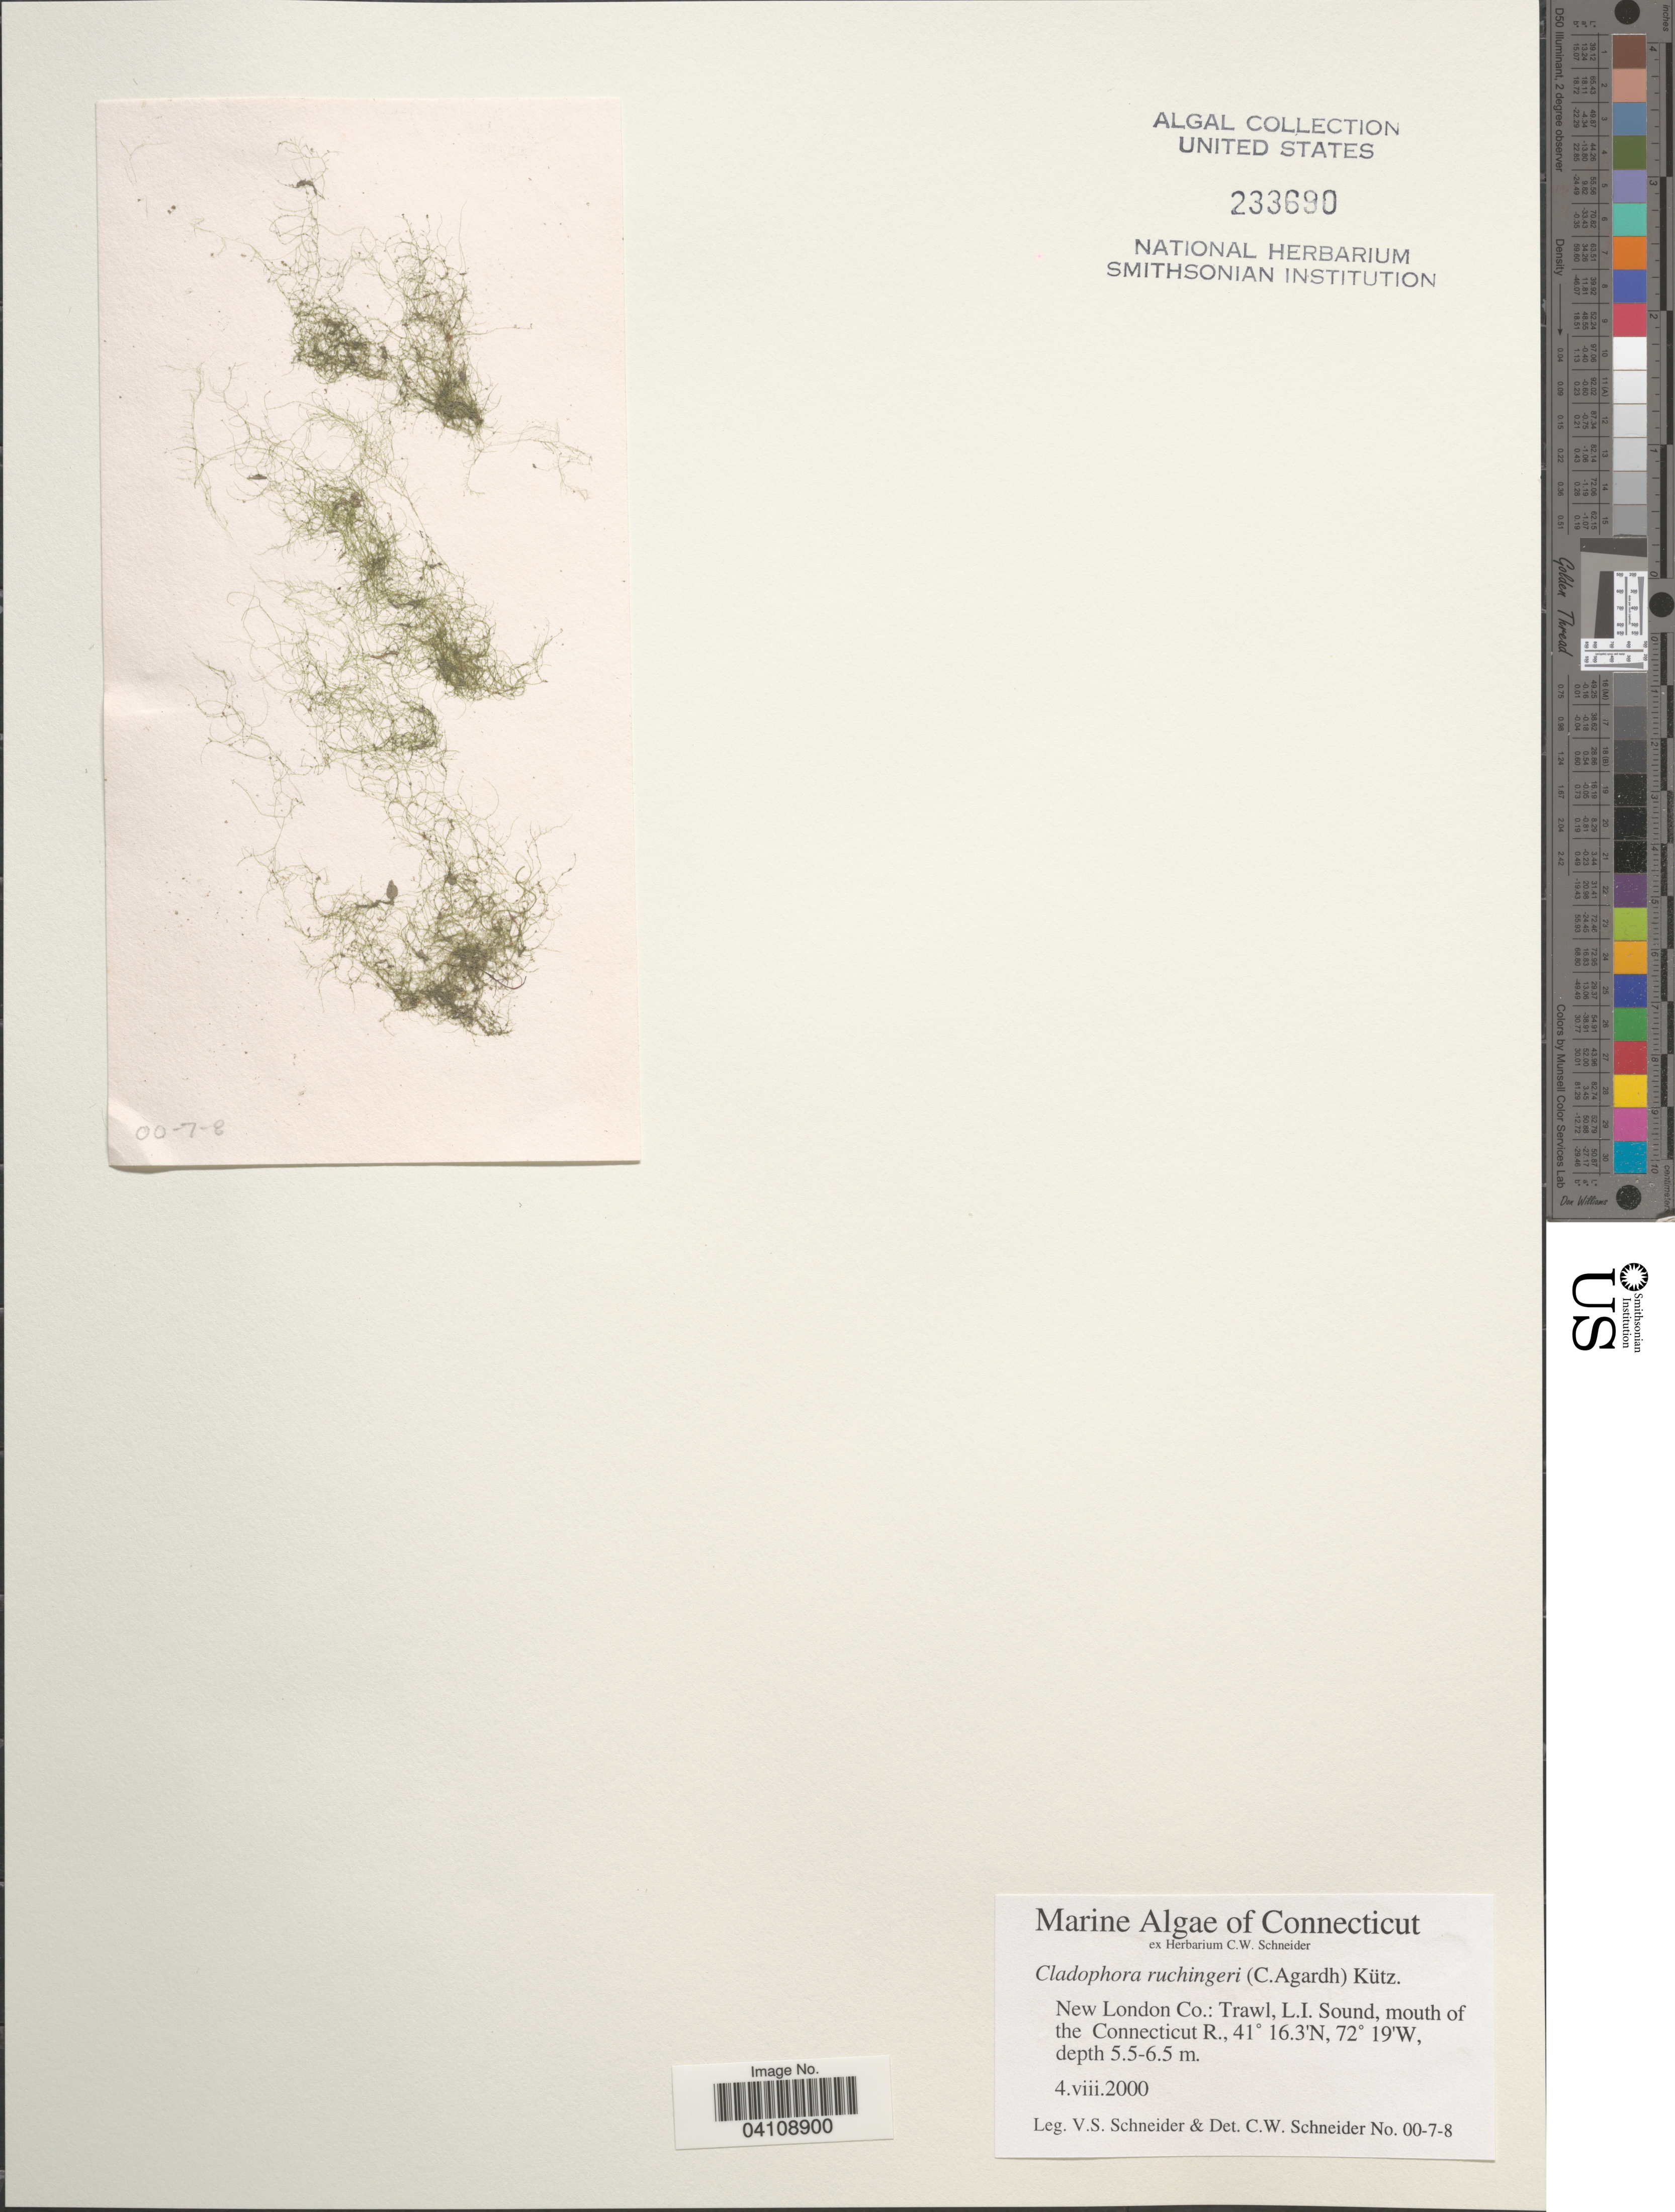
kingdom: Plantae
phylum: Chlorophyta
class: Ulvophyceae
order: Cladophorales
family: Cladophoraceae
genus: Cladophora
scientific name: Cladophora ruchingeri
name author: (C. Agardh) Kütz.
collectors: V. Schneider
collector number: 00-7-8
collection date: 2000-08-04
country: United States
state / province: Connecticut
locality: New London Co.: Trawl, L.I. Sound, mouth of the Connecticut R.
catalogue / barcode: US 233690